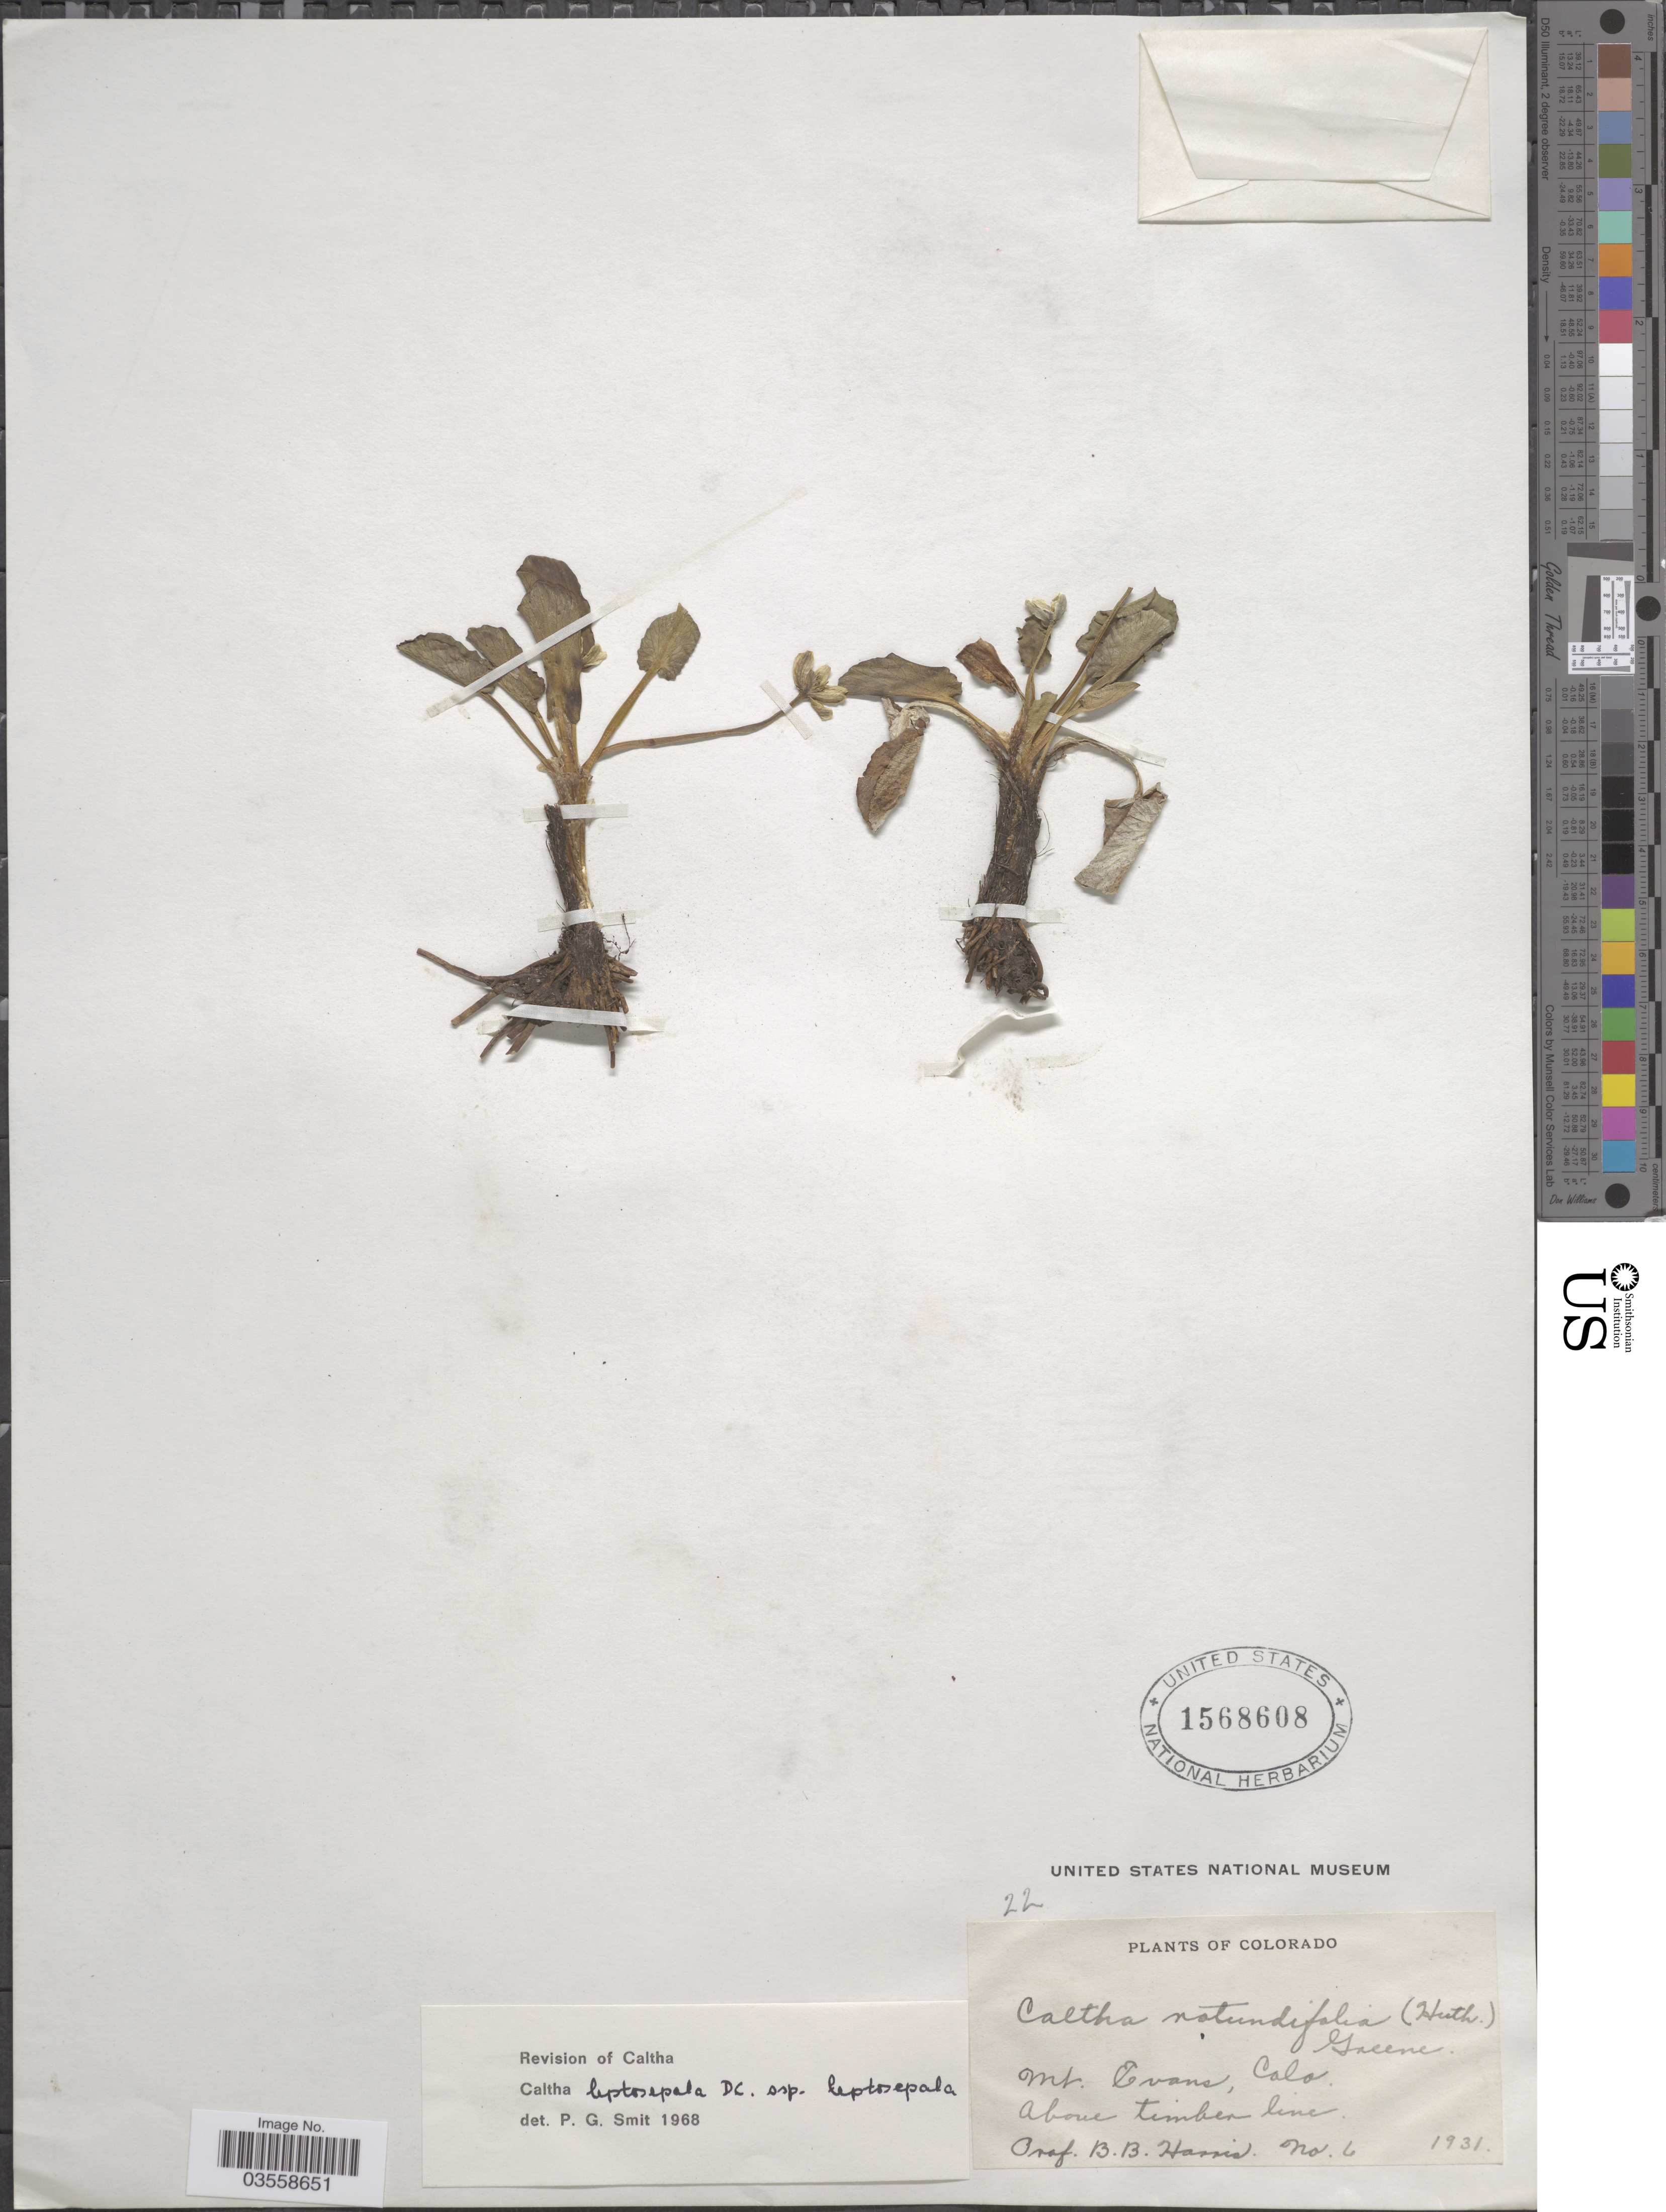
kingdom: Plantae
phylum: Tracheophyta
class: Magnoliopsida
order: Ranunculales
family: Ranunculaceae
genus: Caltha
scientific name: Caltha leptosepala subsp. leptosepala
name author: DC.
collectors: B. B. Harris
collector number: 6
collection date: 1931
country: United States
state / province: Colorado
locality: Mt. Evans. Above timber line.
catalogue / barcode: US 1568608